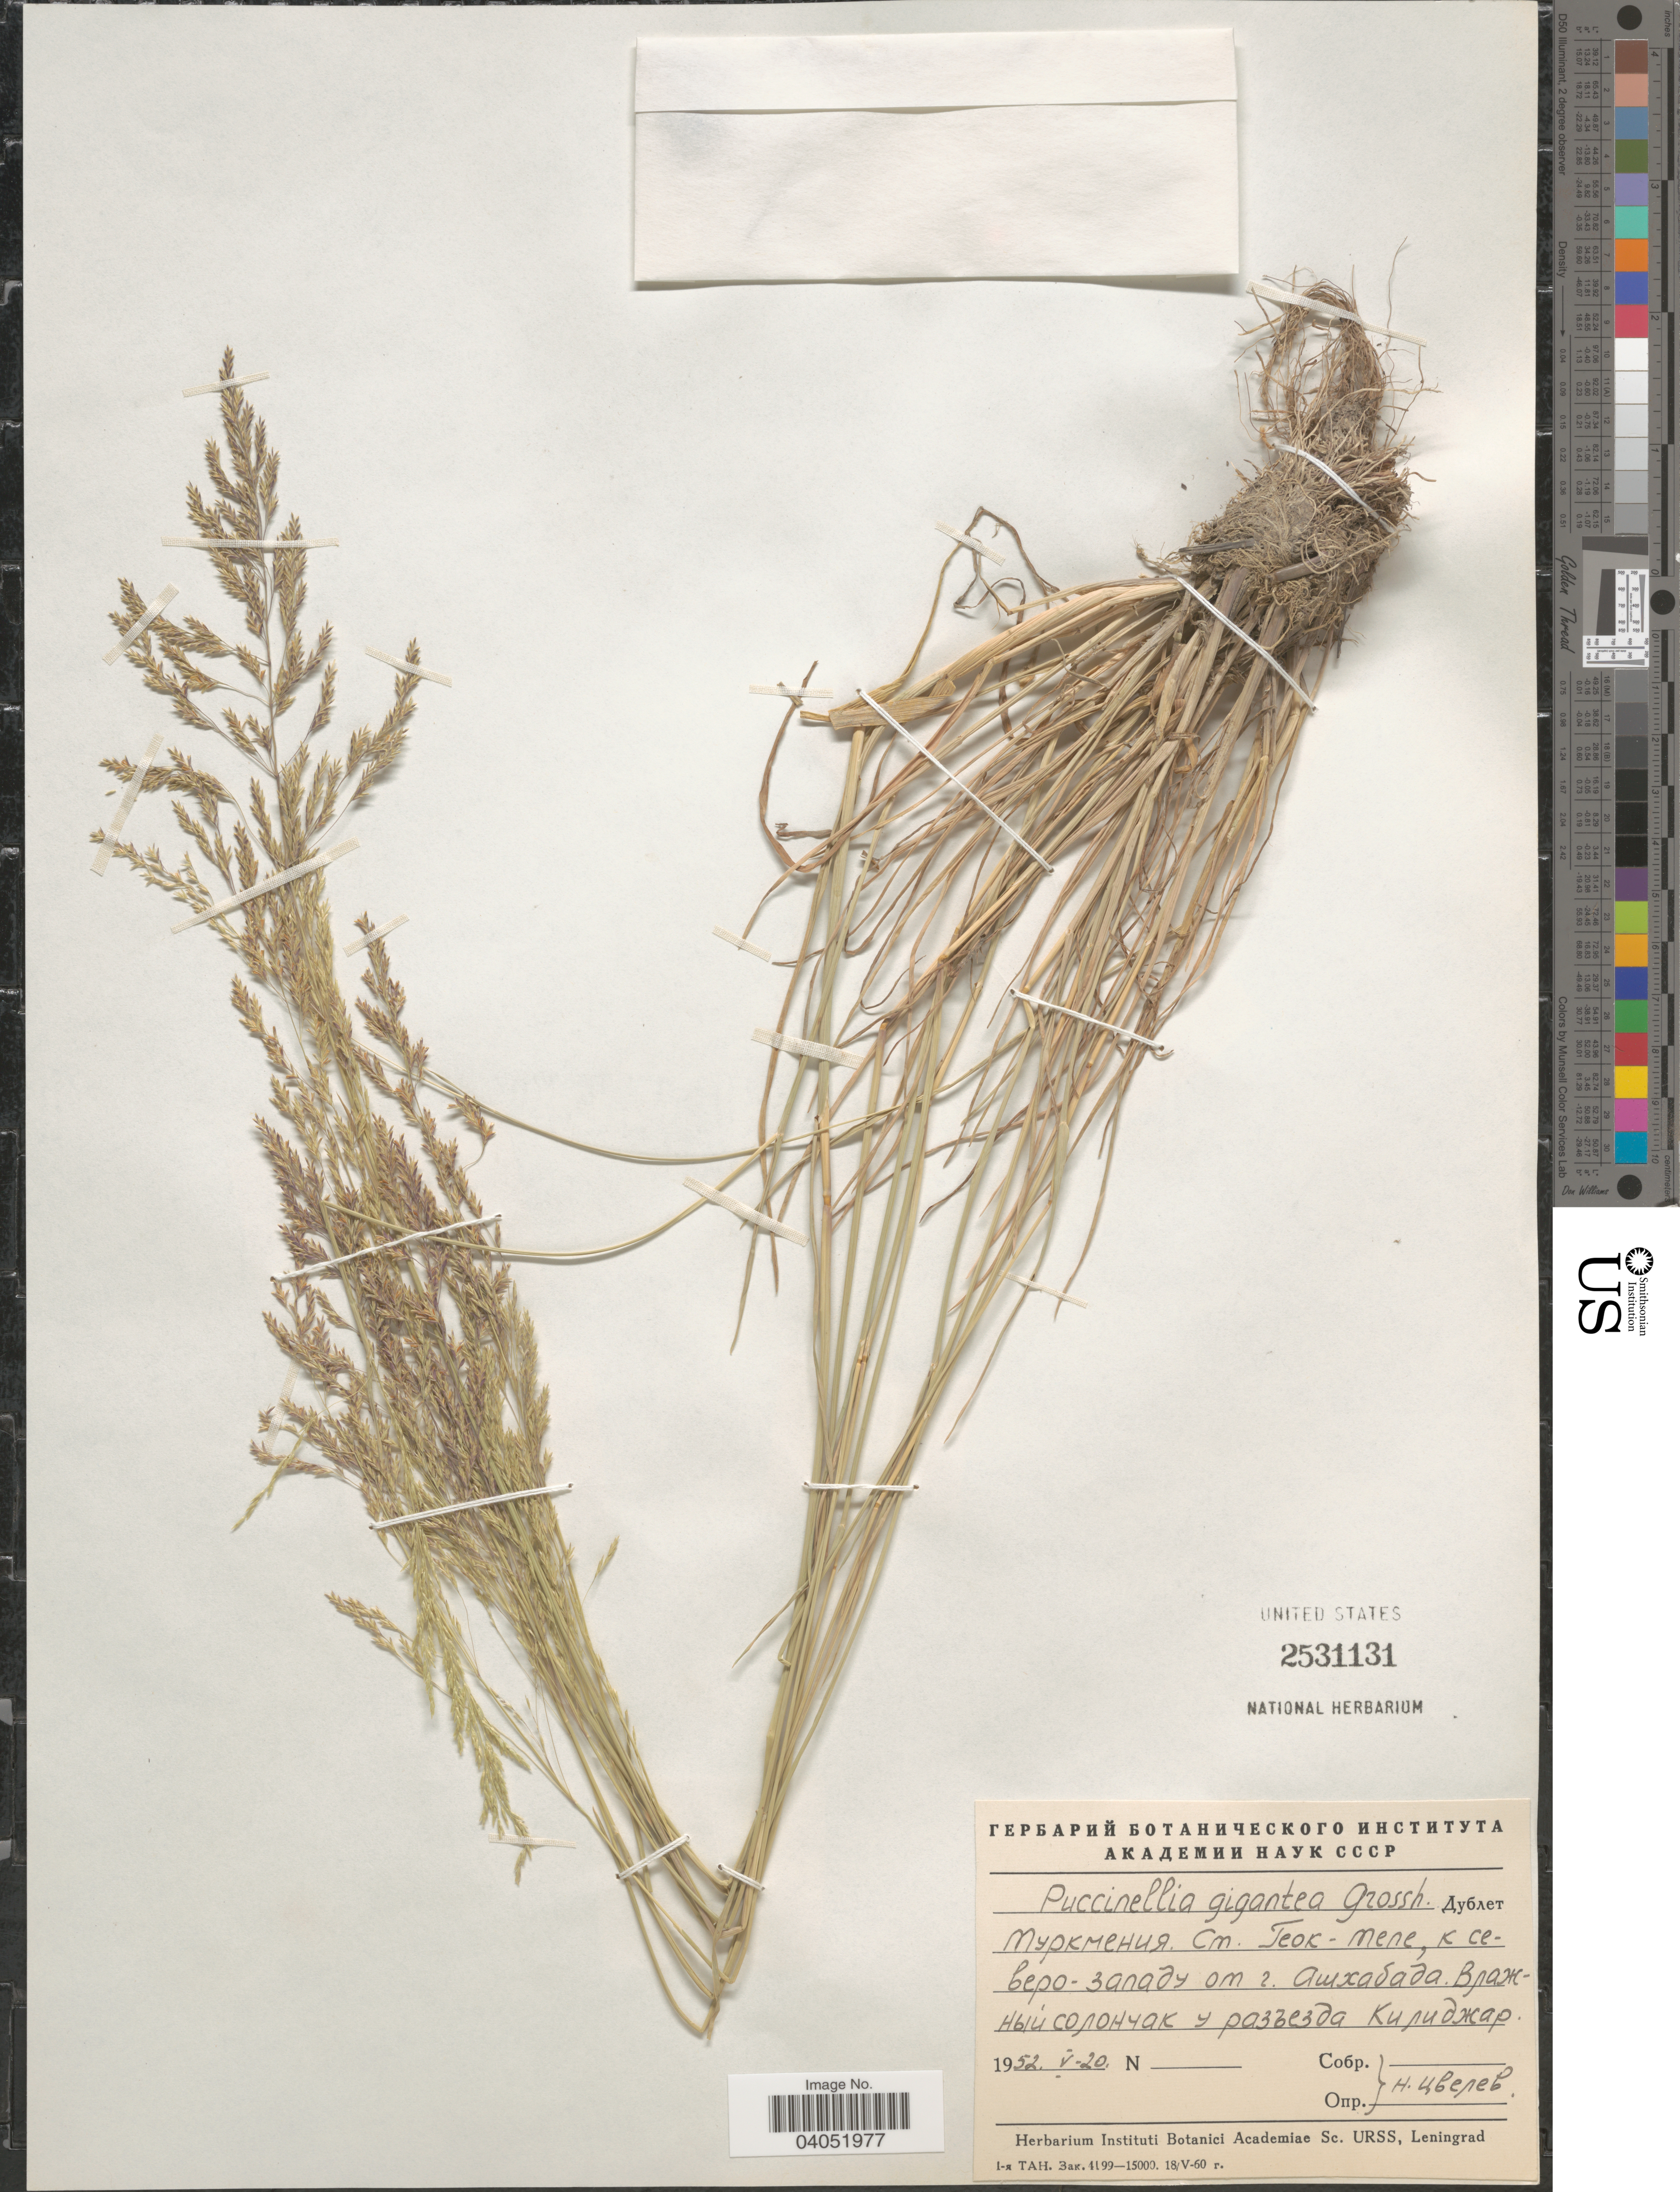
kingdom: Plantae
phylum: Tracheophyta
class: Liliopsida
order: Poales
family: Poaceae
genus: Puccinellia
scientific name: Puccinellia gigantea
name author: (Grossh.) Grossh.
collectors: N. Tsvelev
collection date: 1952-05-20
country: Turkmenistan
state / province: Ahal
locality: Gekdepe, NW from Ashgabat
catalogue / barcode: US 2531131